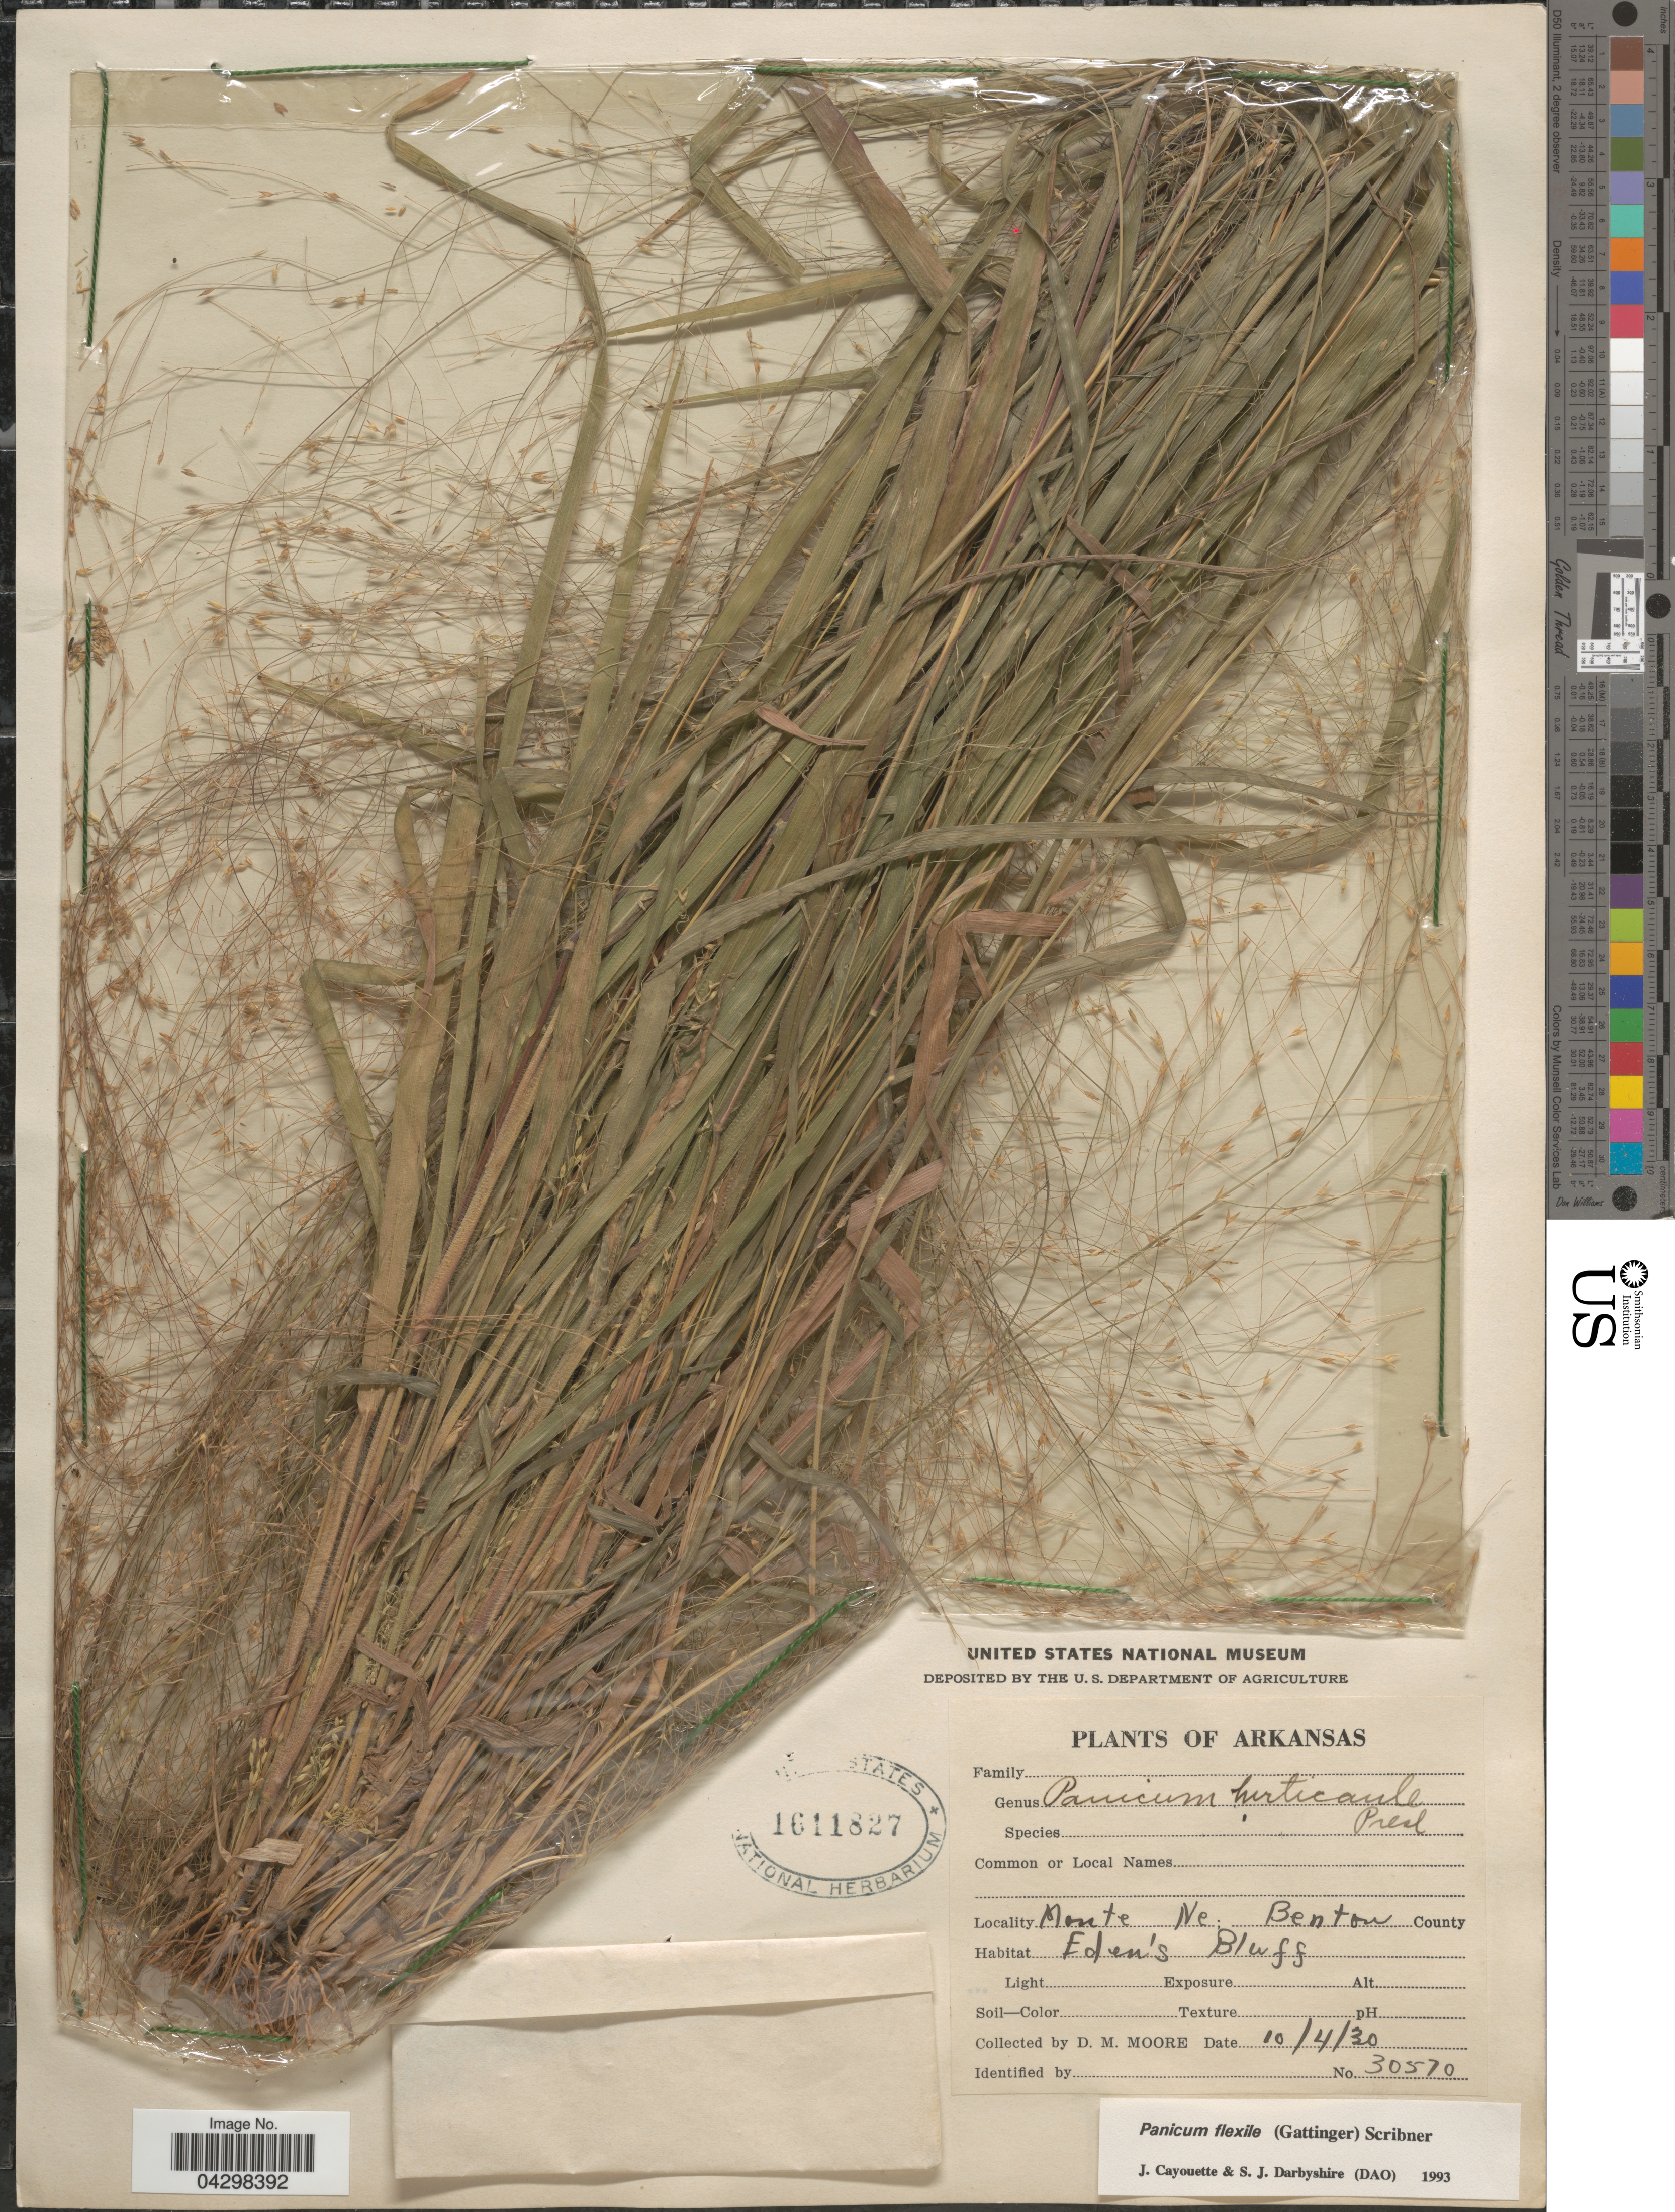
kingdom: Plantae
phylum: Tracheophyta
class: Liliopsida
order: Poales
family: Poaceae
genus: Panicum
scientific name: Panicum flexile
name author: (Gatt.) Scribn.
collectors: D. Moore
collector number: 30570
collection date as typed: Transcribed d/m/y: 4/10/30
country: United States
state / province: Arkansas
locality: Monte Ne; Benton County. Eden's Bluff.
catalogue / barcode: US 1611827